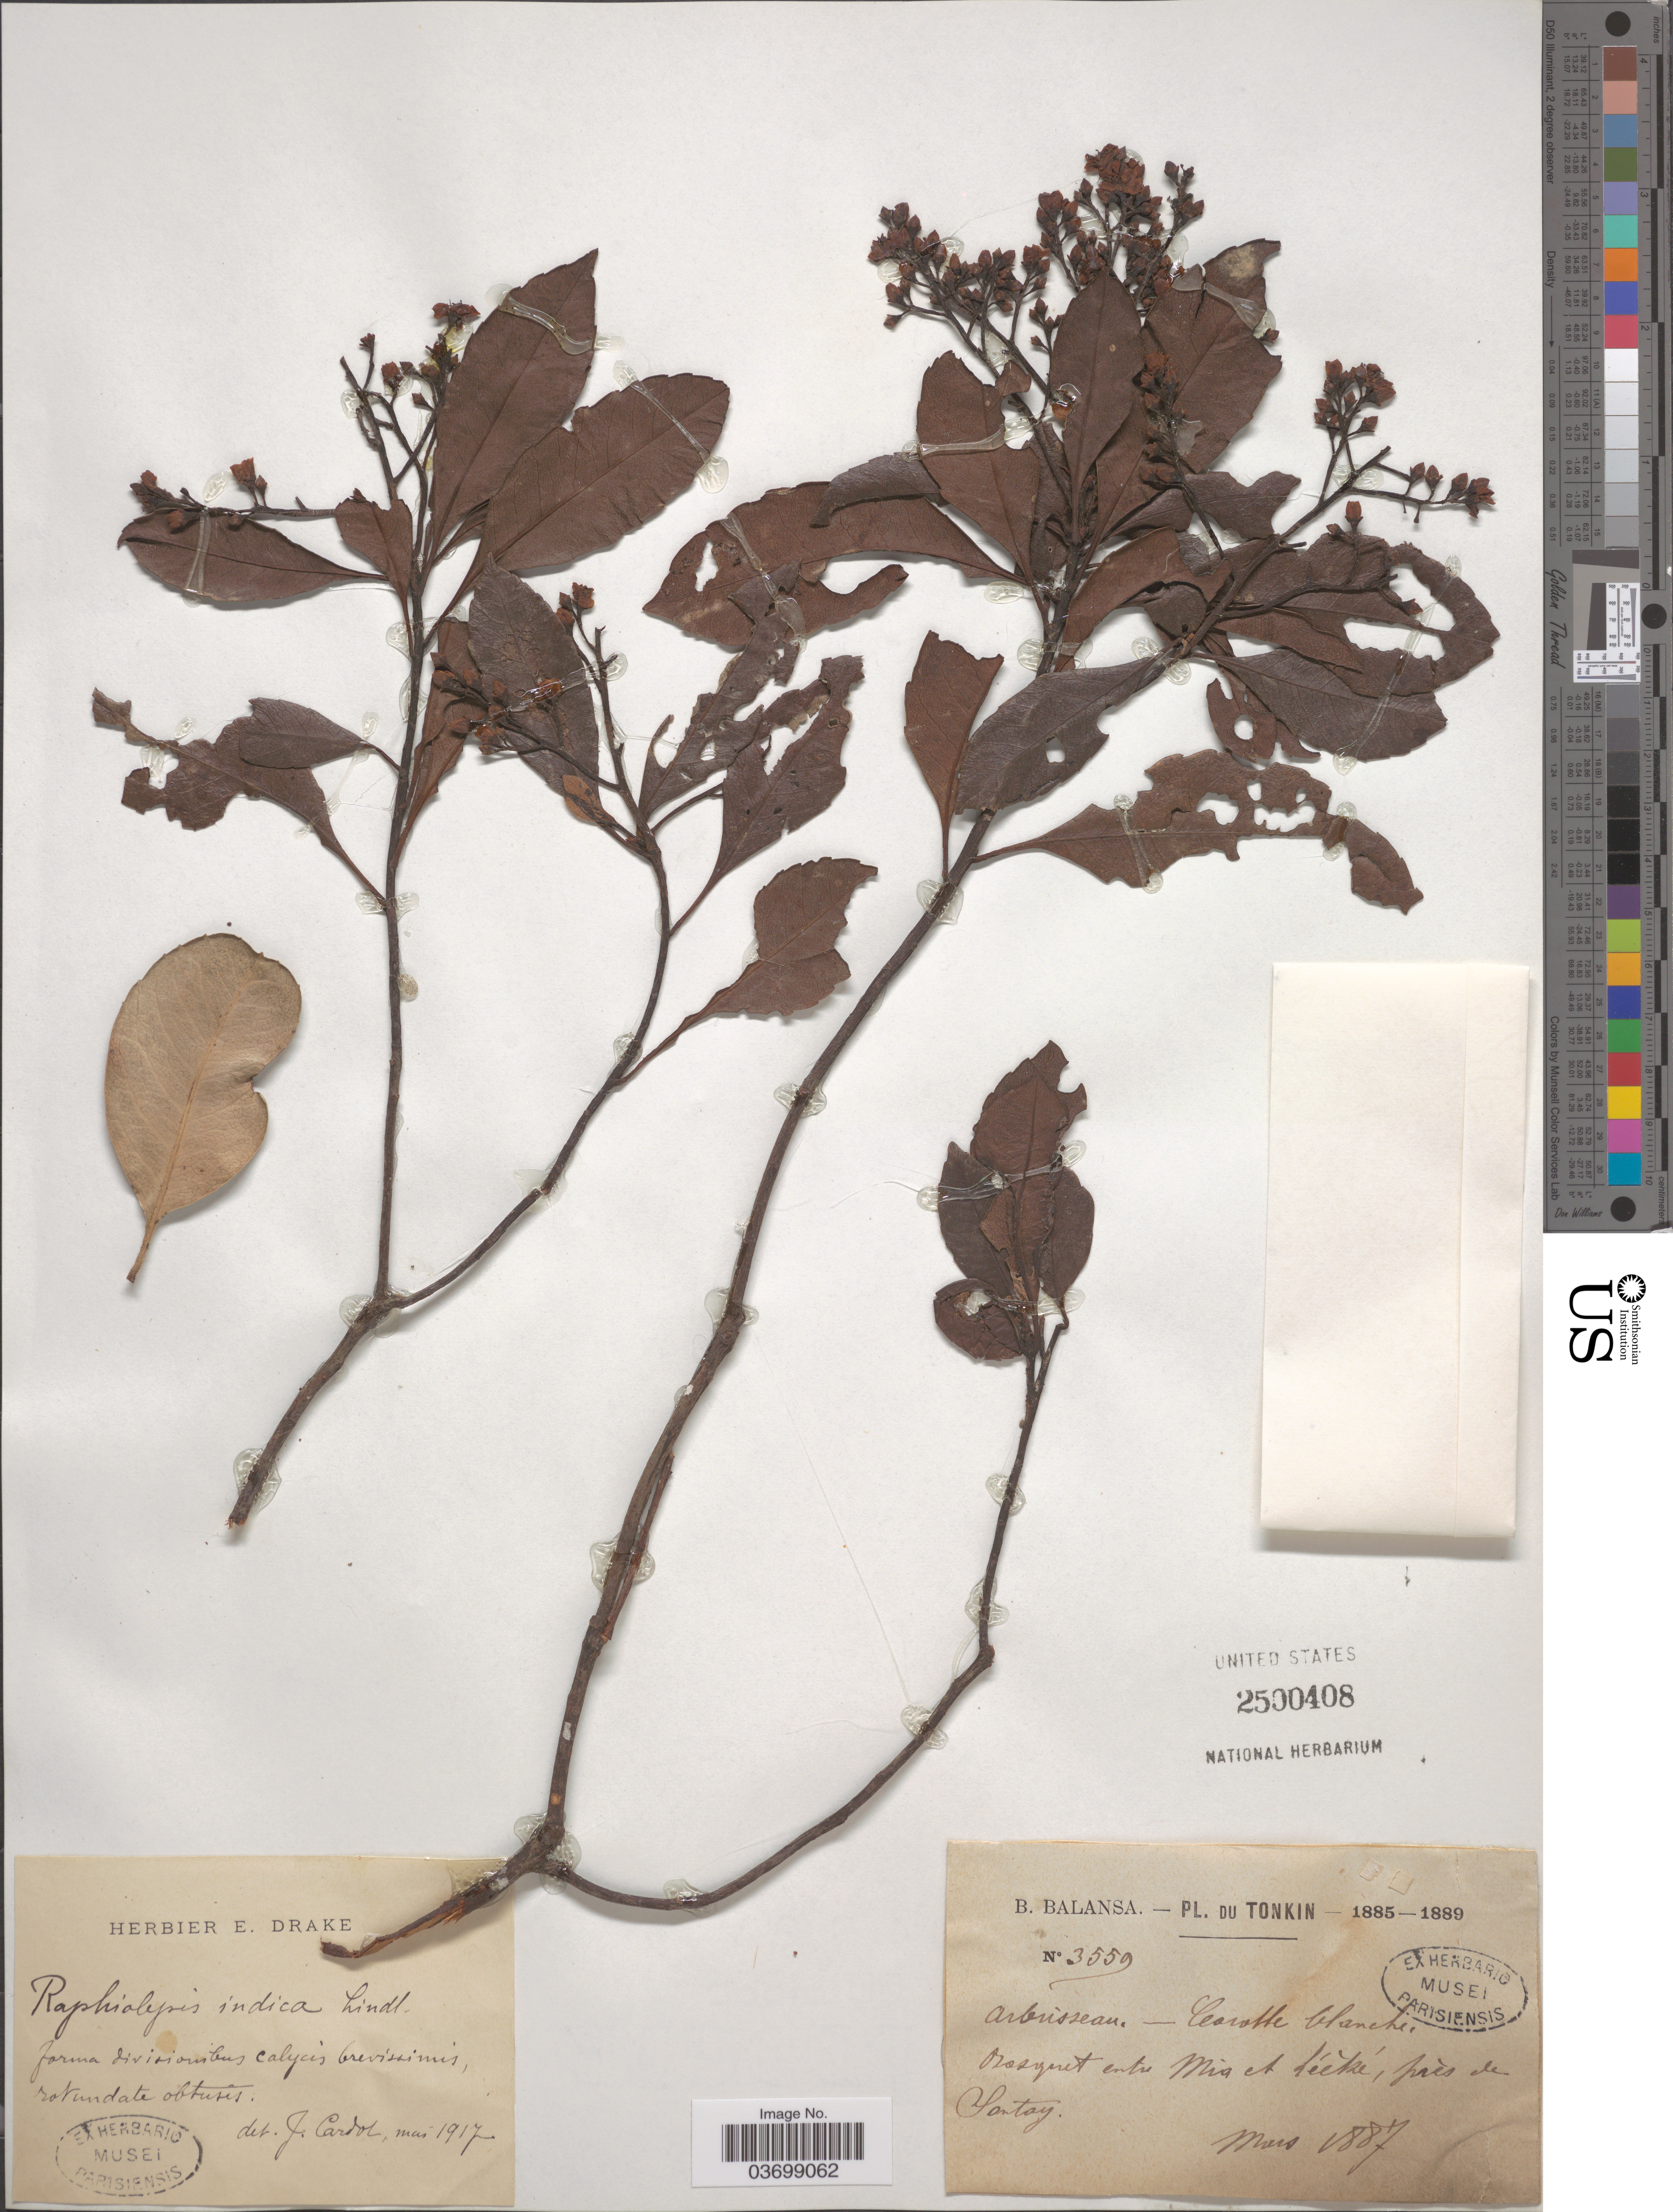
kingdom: Plantae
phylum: Tracheophyta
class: Magnoliopsida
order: Rosales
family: Rosaceae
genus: Rhaphiolepis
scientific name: Rhaphiolepis indica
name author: (L.) Lindl.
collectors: B. Balansa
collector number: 3559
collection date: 1887-03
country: Vietnam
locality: Tonkin. [illegible text] entre Mia et [illegible text], prés de Sontay.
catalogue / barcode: US 2500408